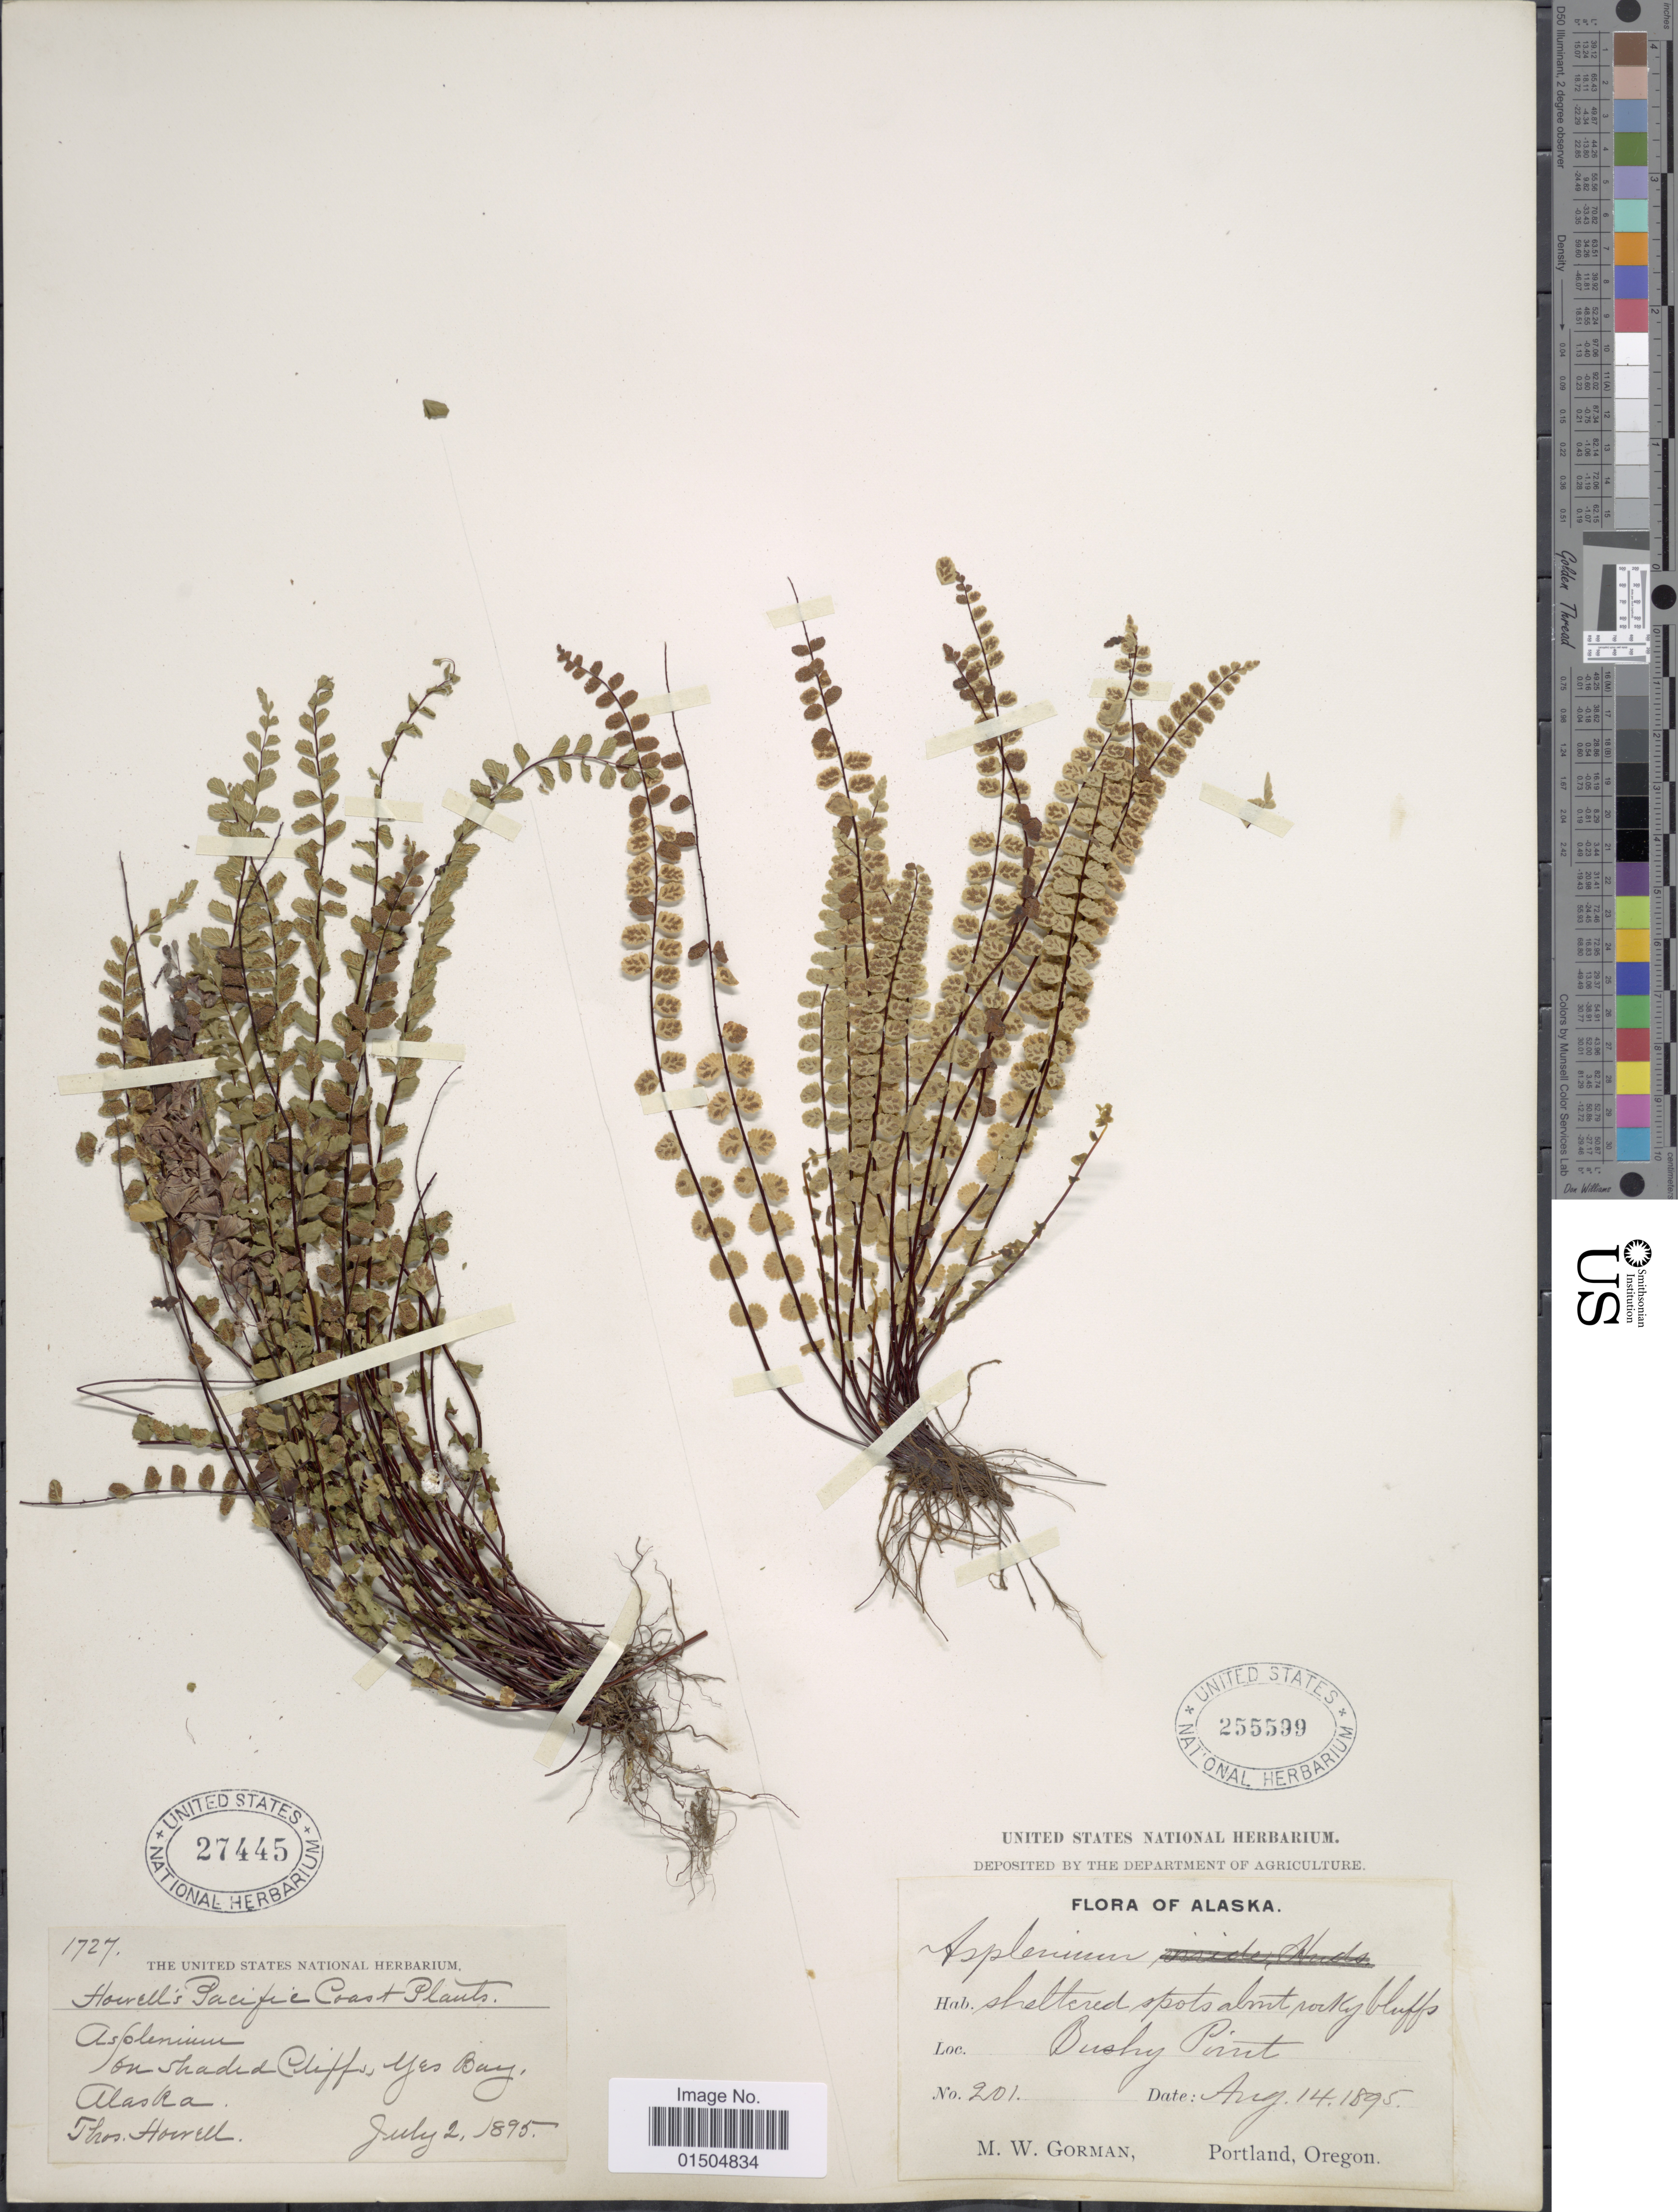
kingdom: Plantae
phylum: Tracheophyta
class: Polypodiopsida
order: Polypodiales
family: Aspleniaceae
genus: Asplenium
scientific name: Asplenium trichomanes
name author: L.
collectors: T. Howell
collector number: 1727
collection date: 1895-07-02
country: United States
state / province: Alaska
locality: On shaded Cliffs, Yes Bay.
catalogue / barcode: US 27445-2